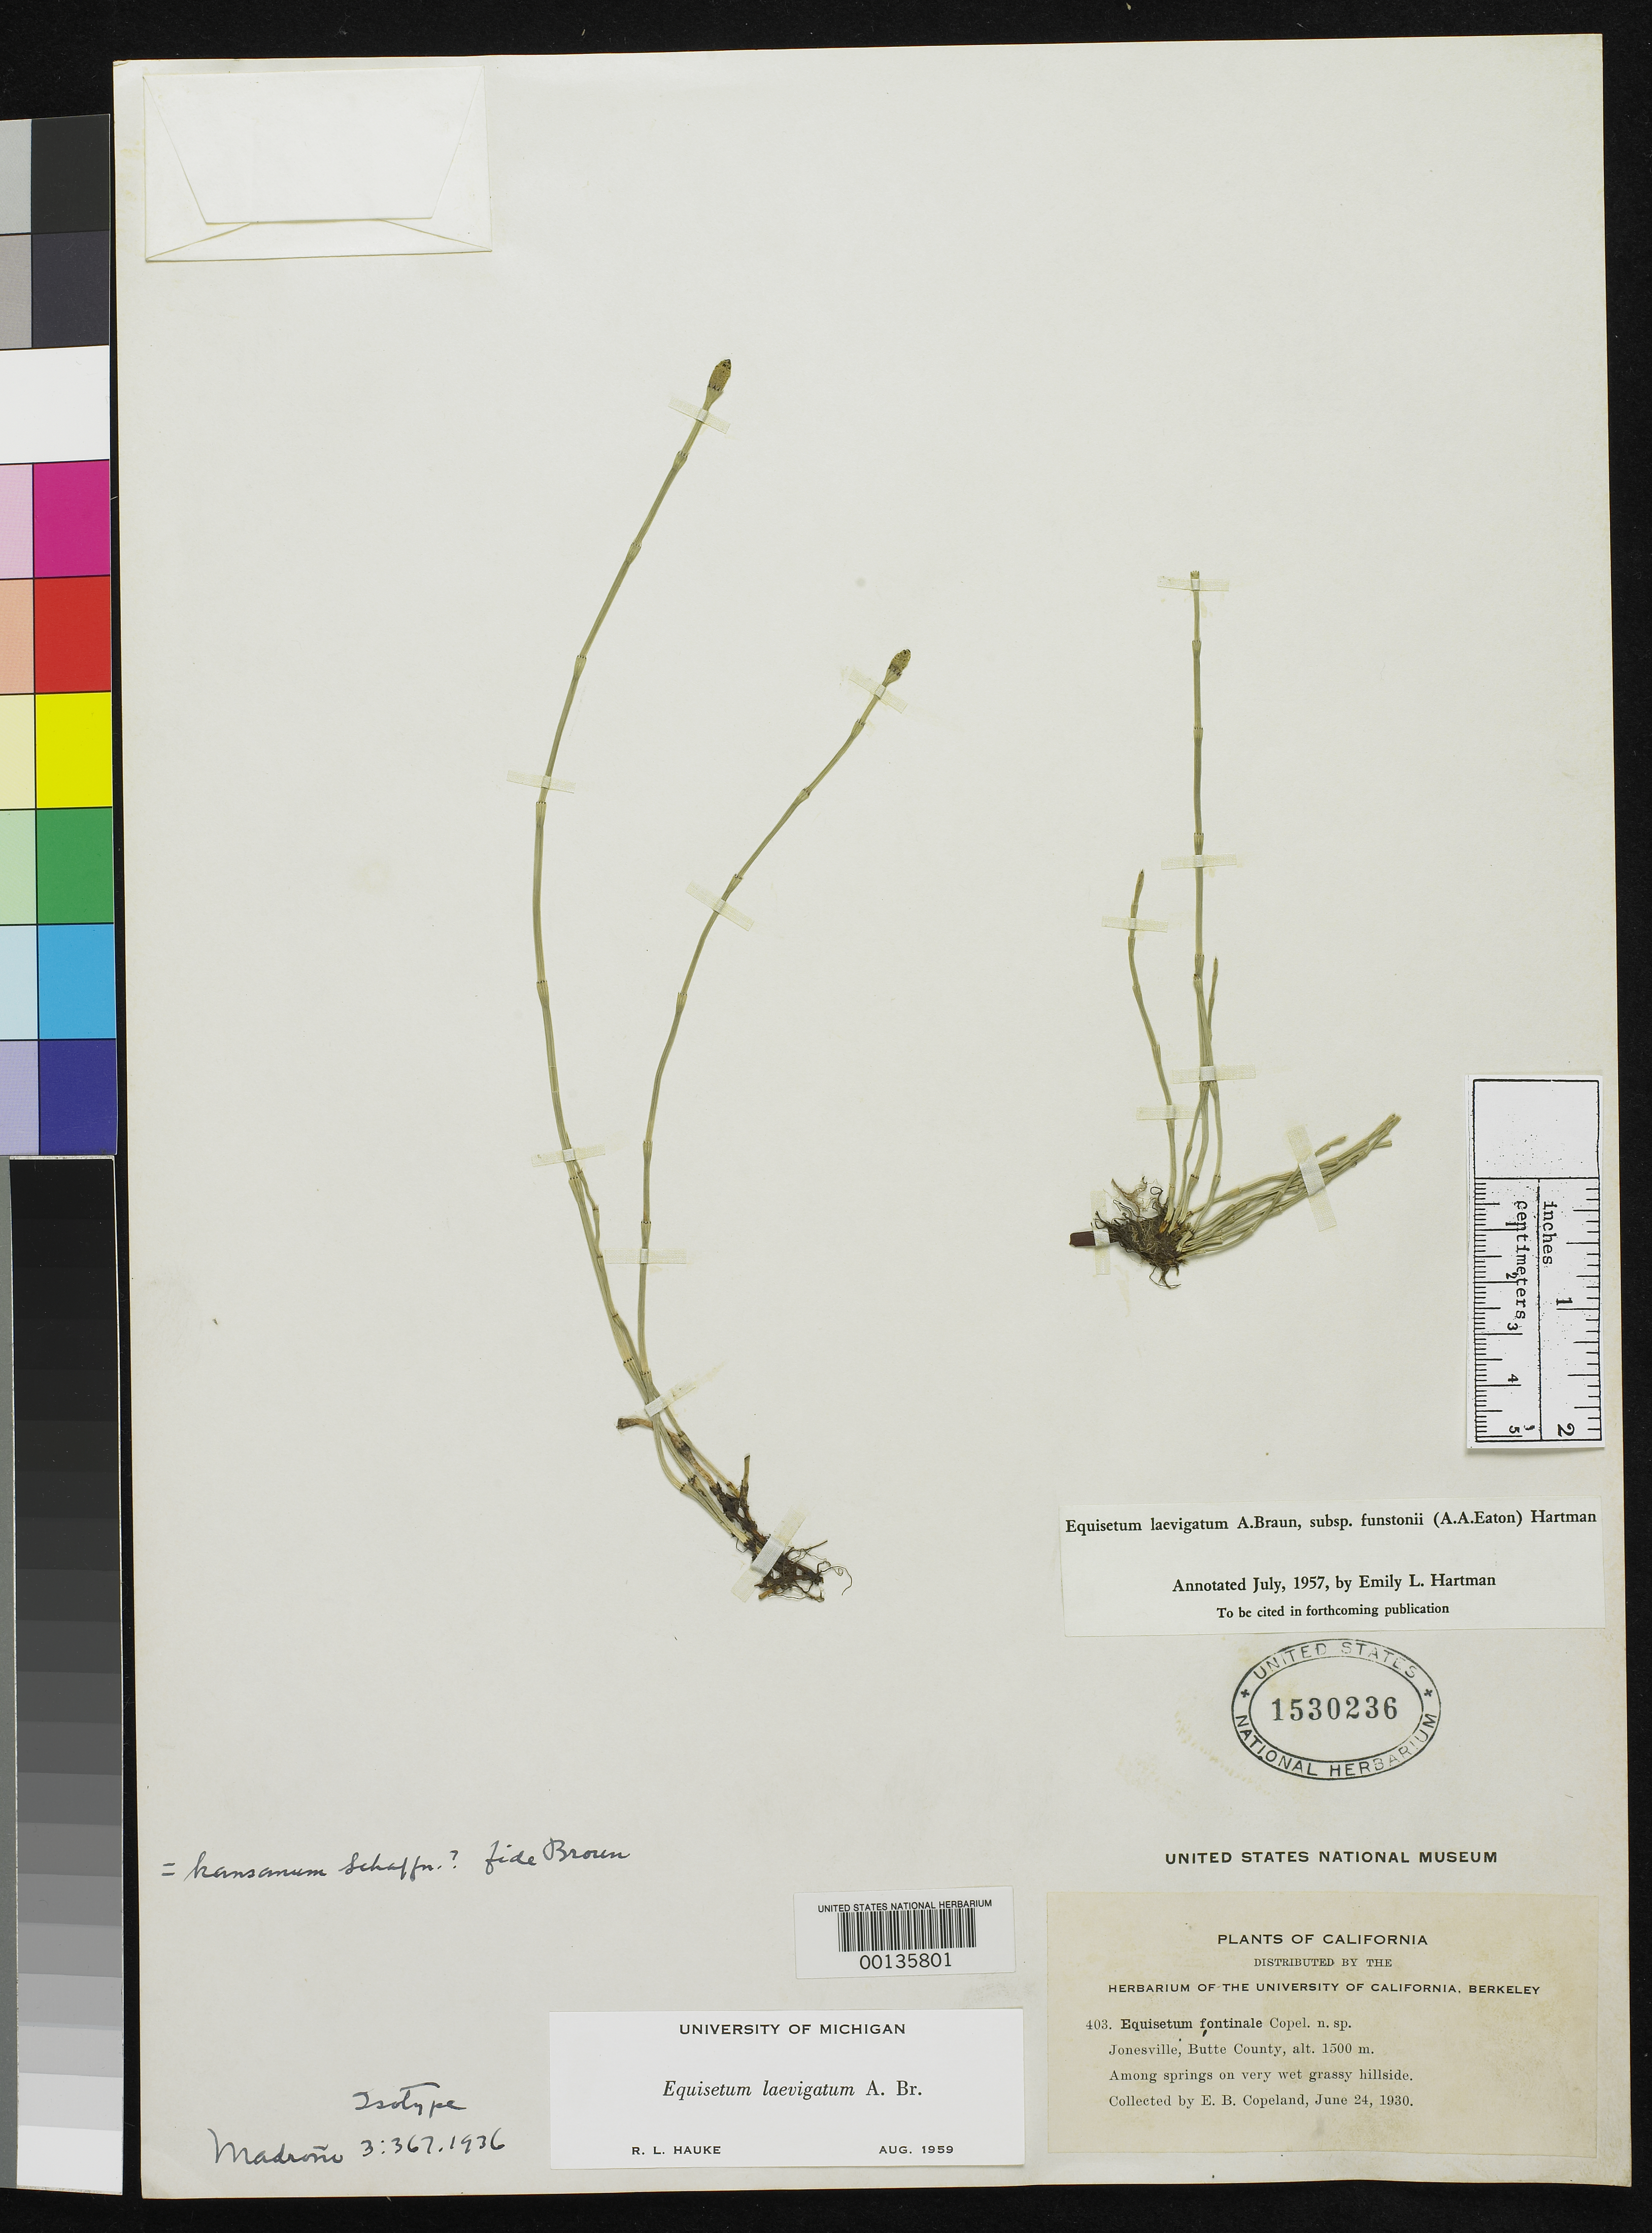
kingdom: Plantae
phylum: Tracheophyta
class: Polypodiopsida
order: Equisetales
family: Equisetaceae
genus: Equisetum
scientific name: Equisetum fontinale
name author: Copel.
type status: Type Collection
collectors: E. B. Copeland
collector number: Univ. Calif. Exs. 403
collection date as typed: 24 Jun 1930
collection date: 1930-06-24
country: United States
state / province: California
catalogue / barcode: US 1530236